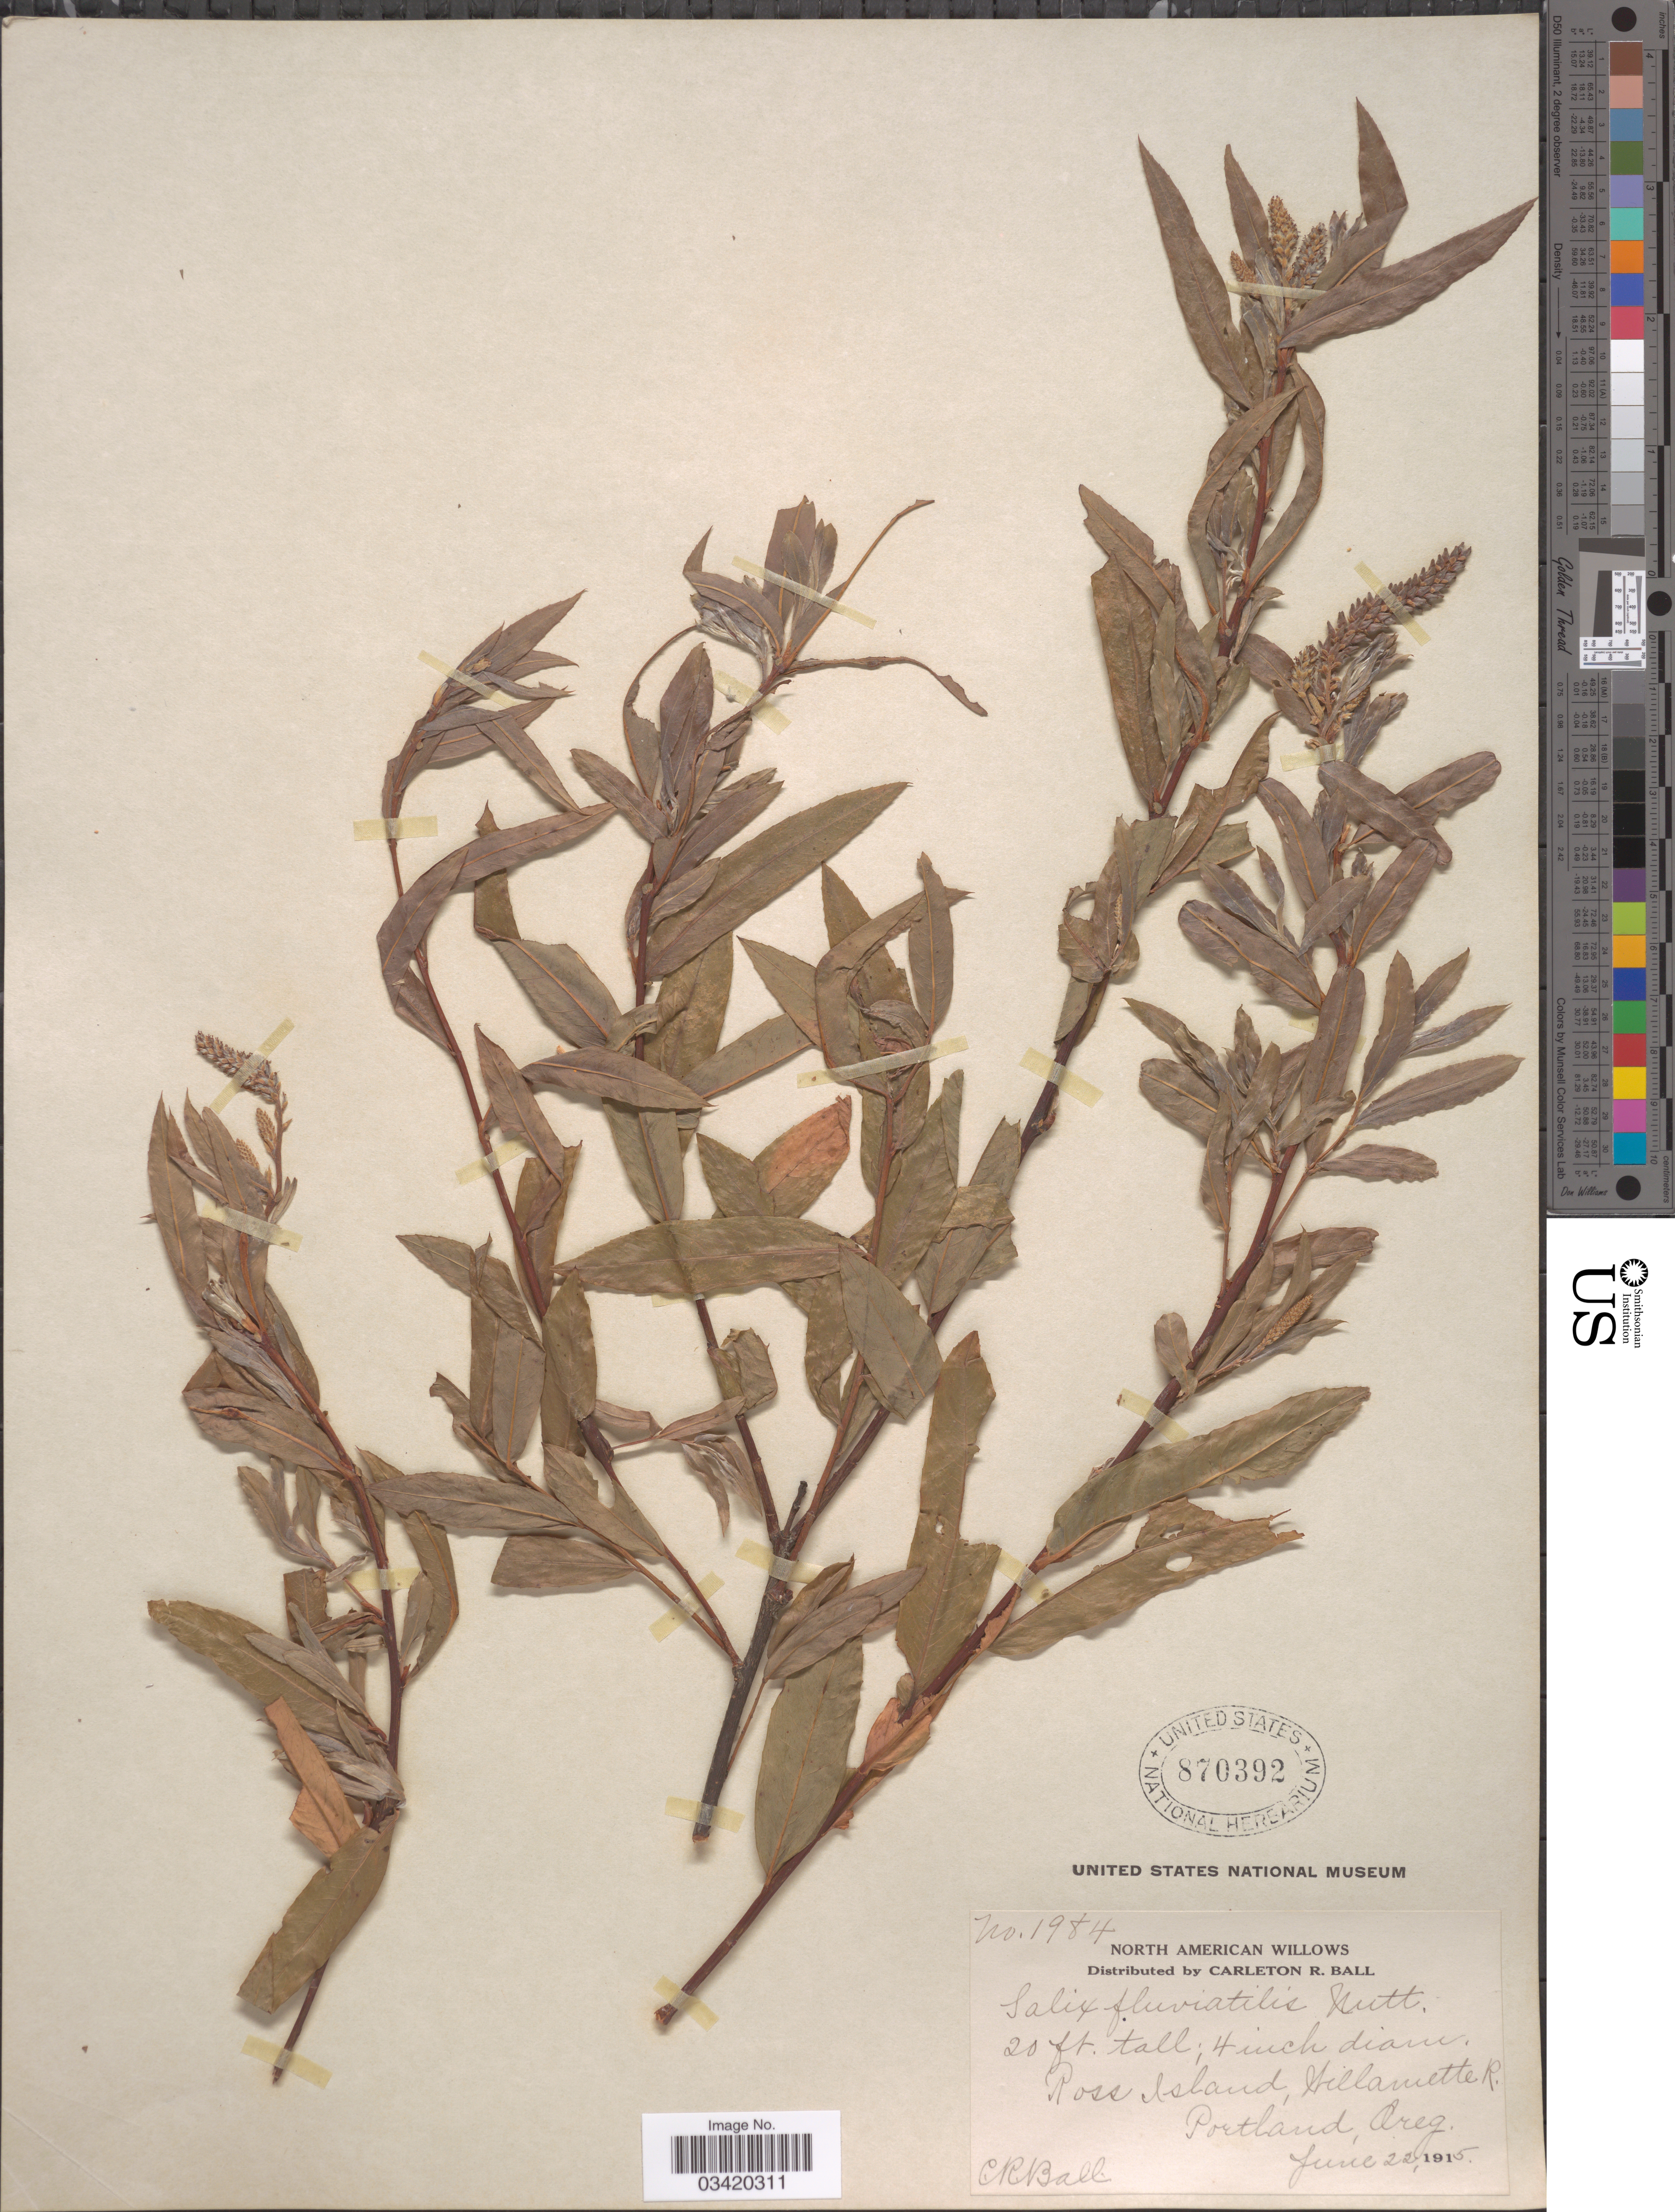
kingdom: Plantae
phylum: Tracheophyta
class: Magnoliopsida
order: Malpighiales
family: Salicaceae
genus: Salix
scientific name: Salix fluviatilis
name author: Nutt.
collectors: C. R. Ball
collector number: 1984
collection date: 1915-06-22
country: United States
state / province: Oregon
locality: Ross Island, Willamette R. Portland.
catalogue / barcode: US 870392